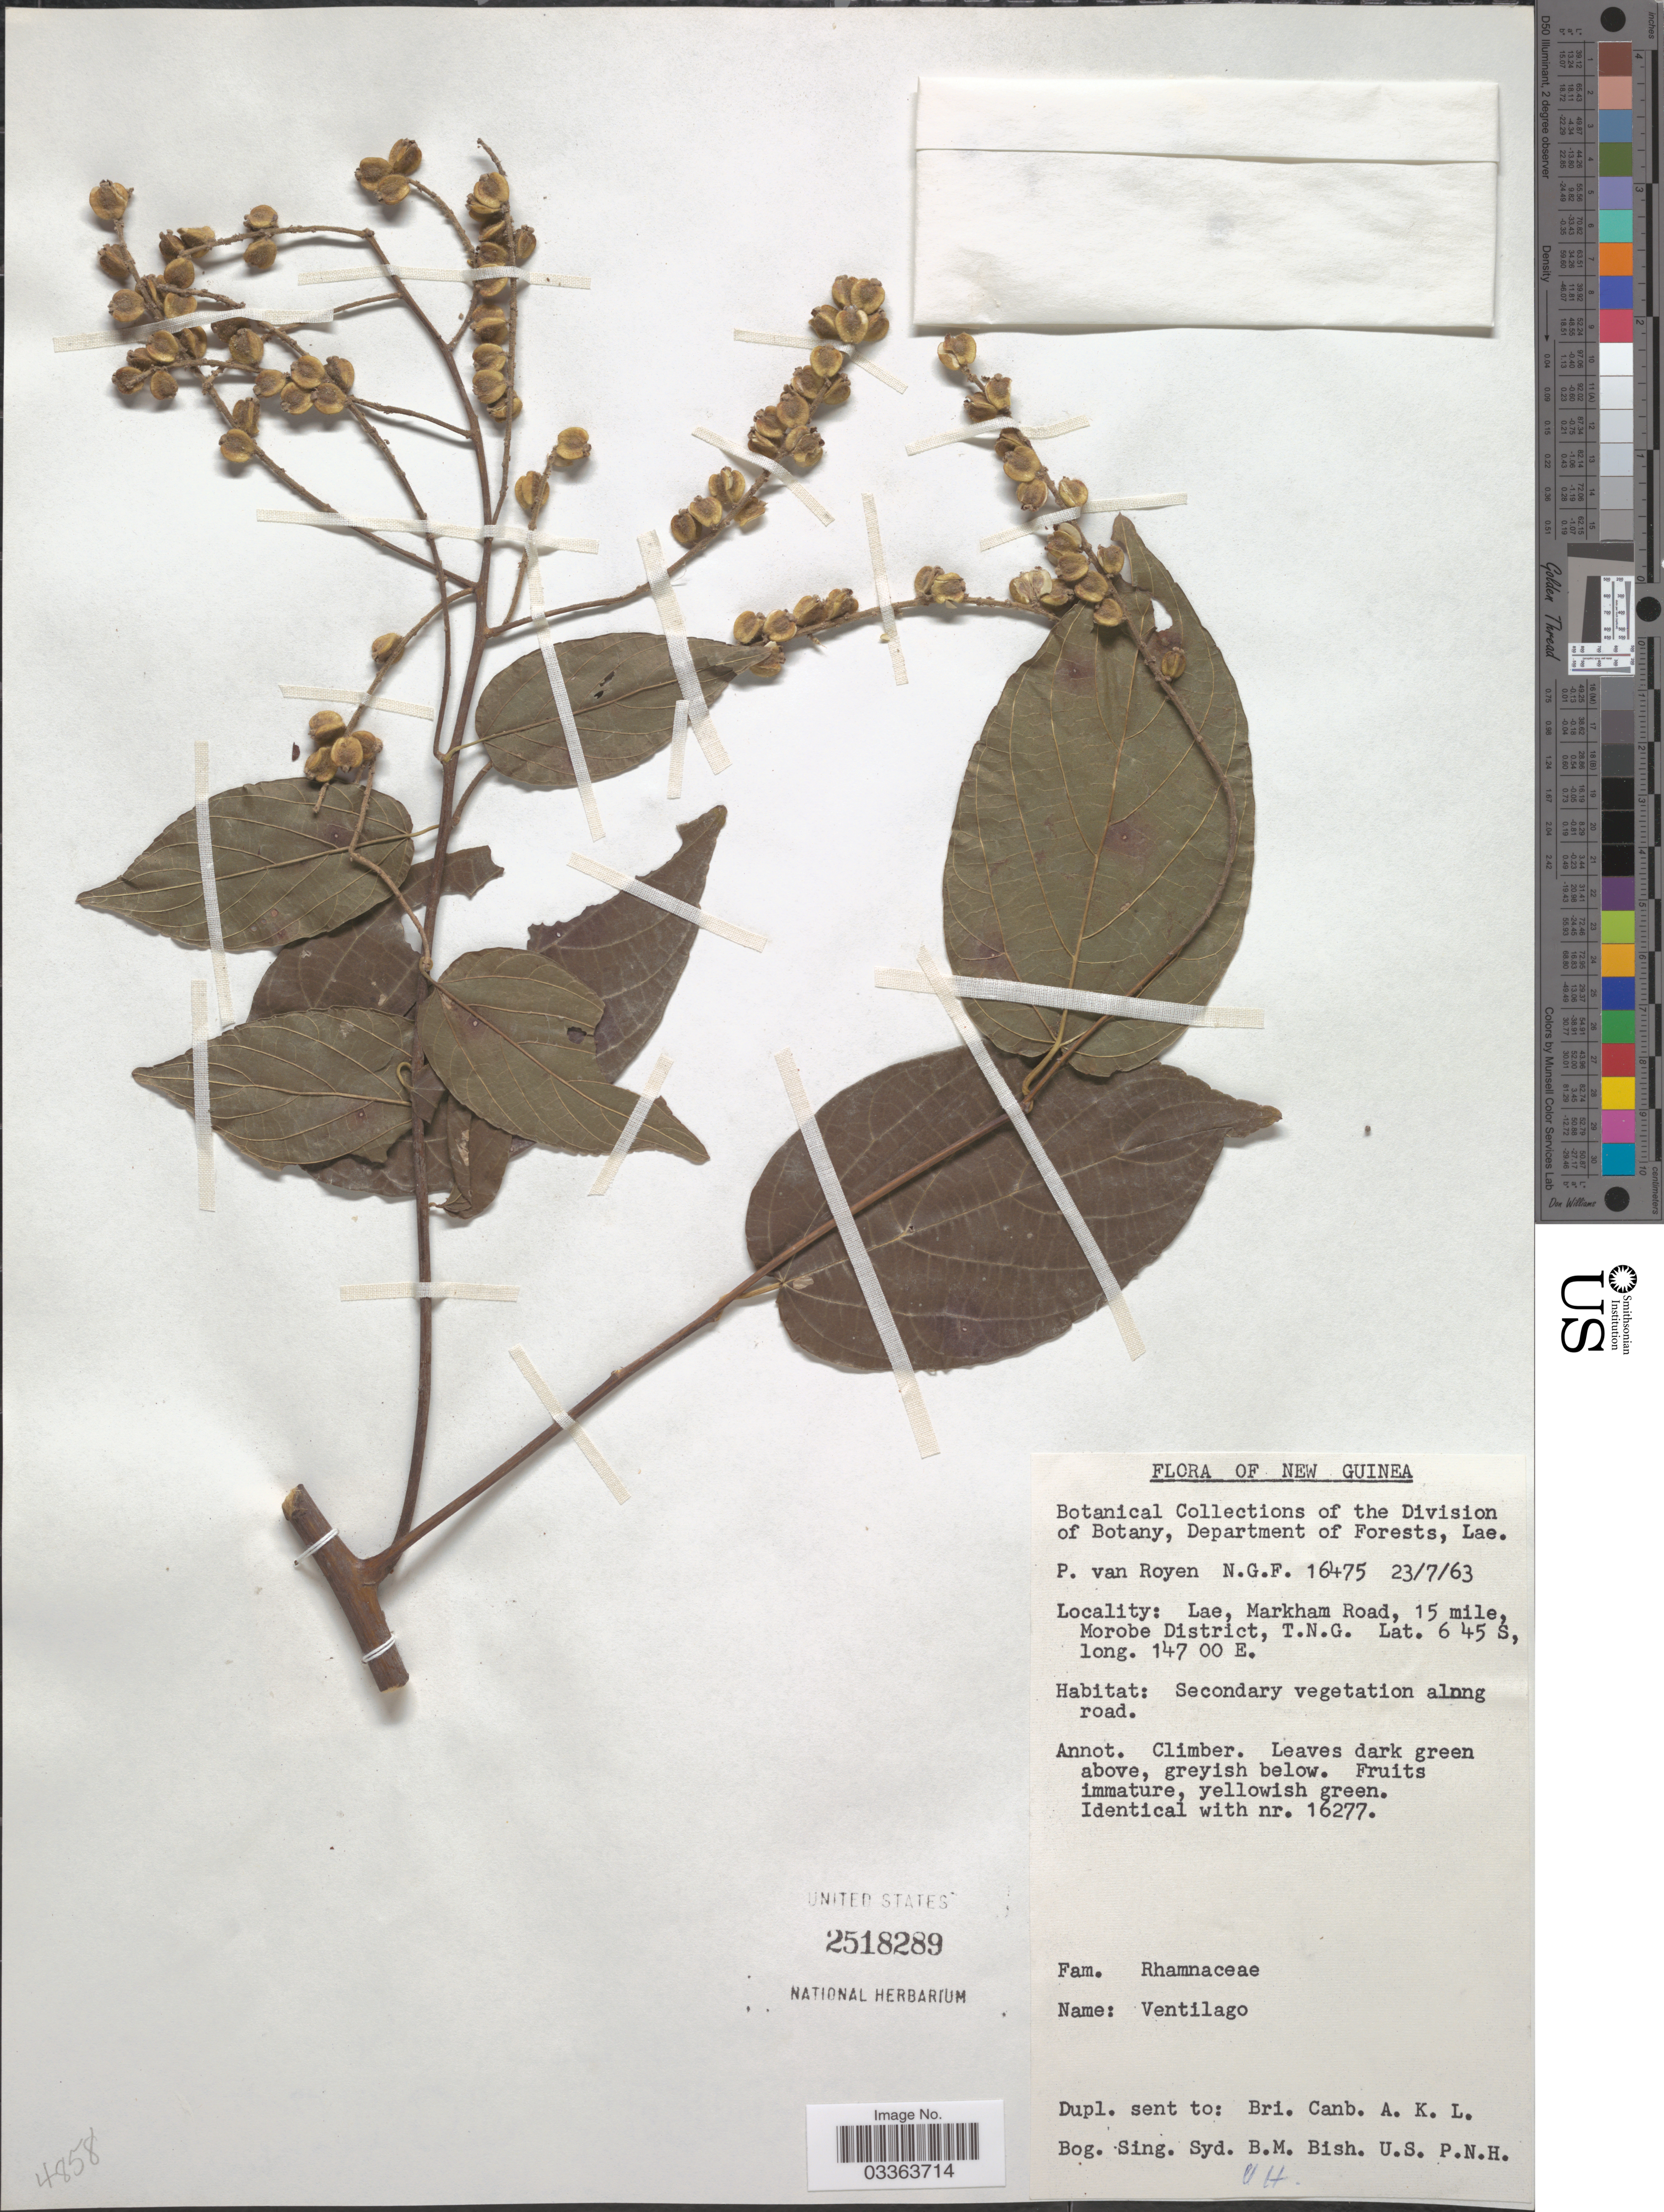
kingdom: Plantae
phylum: Tracheophyta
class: Magnoliopsida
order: Rosales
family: Rhamnaceae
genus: Ventilago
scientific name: Ventilago sp.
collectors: P. van Royen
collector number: N.G.F. 16475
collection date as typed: Transcribed d/m/y: 23/7/63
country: Papua New Guinea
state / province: Morobe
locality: New Guinea. Lae, Markham Road, 15 mile, Morobe District, T.N.G.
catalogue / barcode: US 2518289